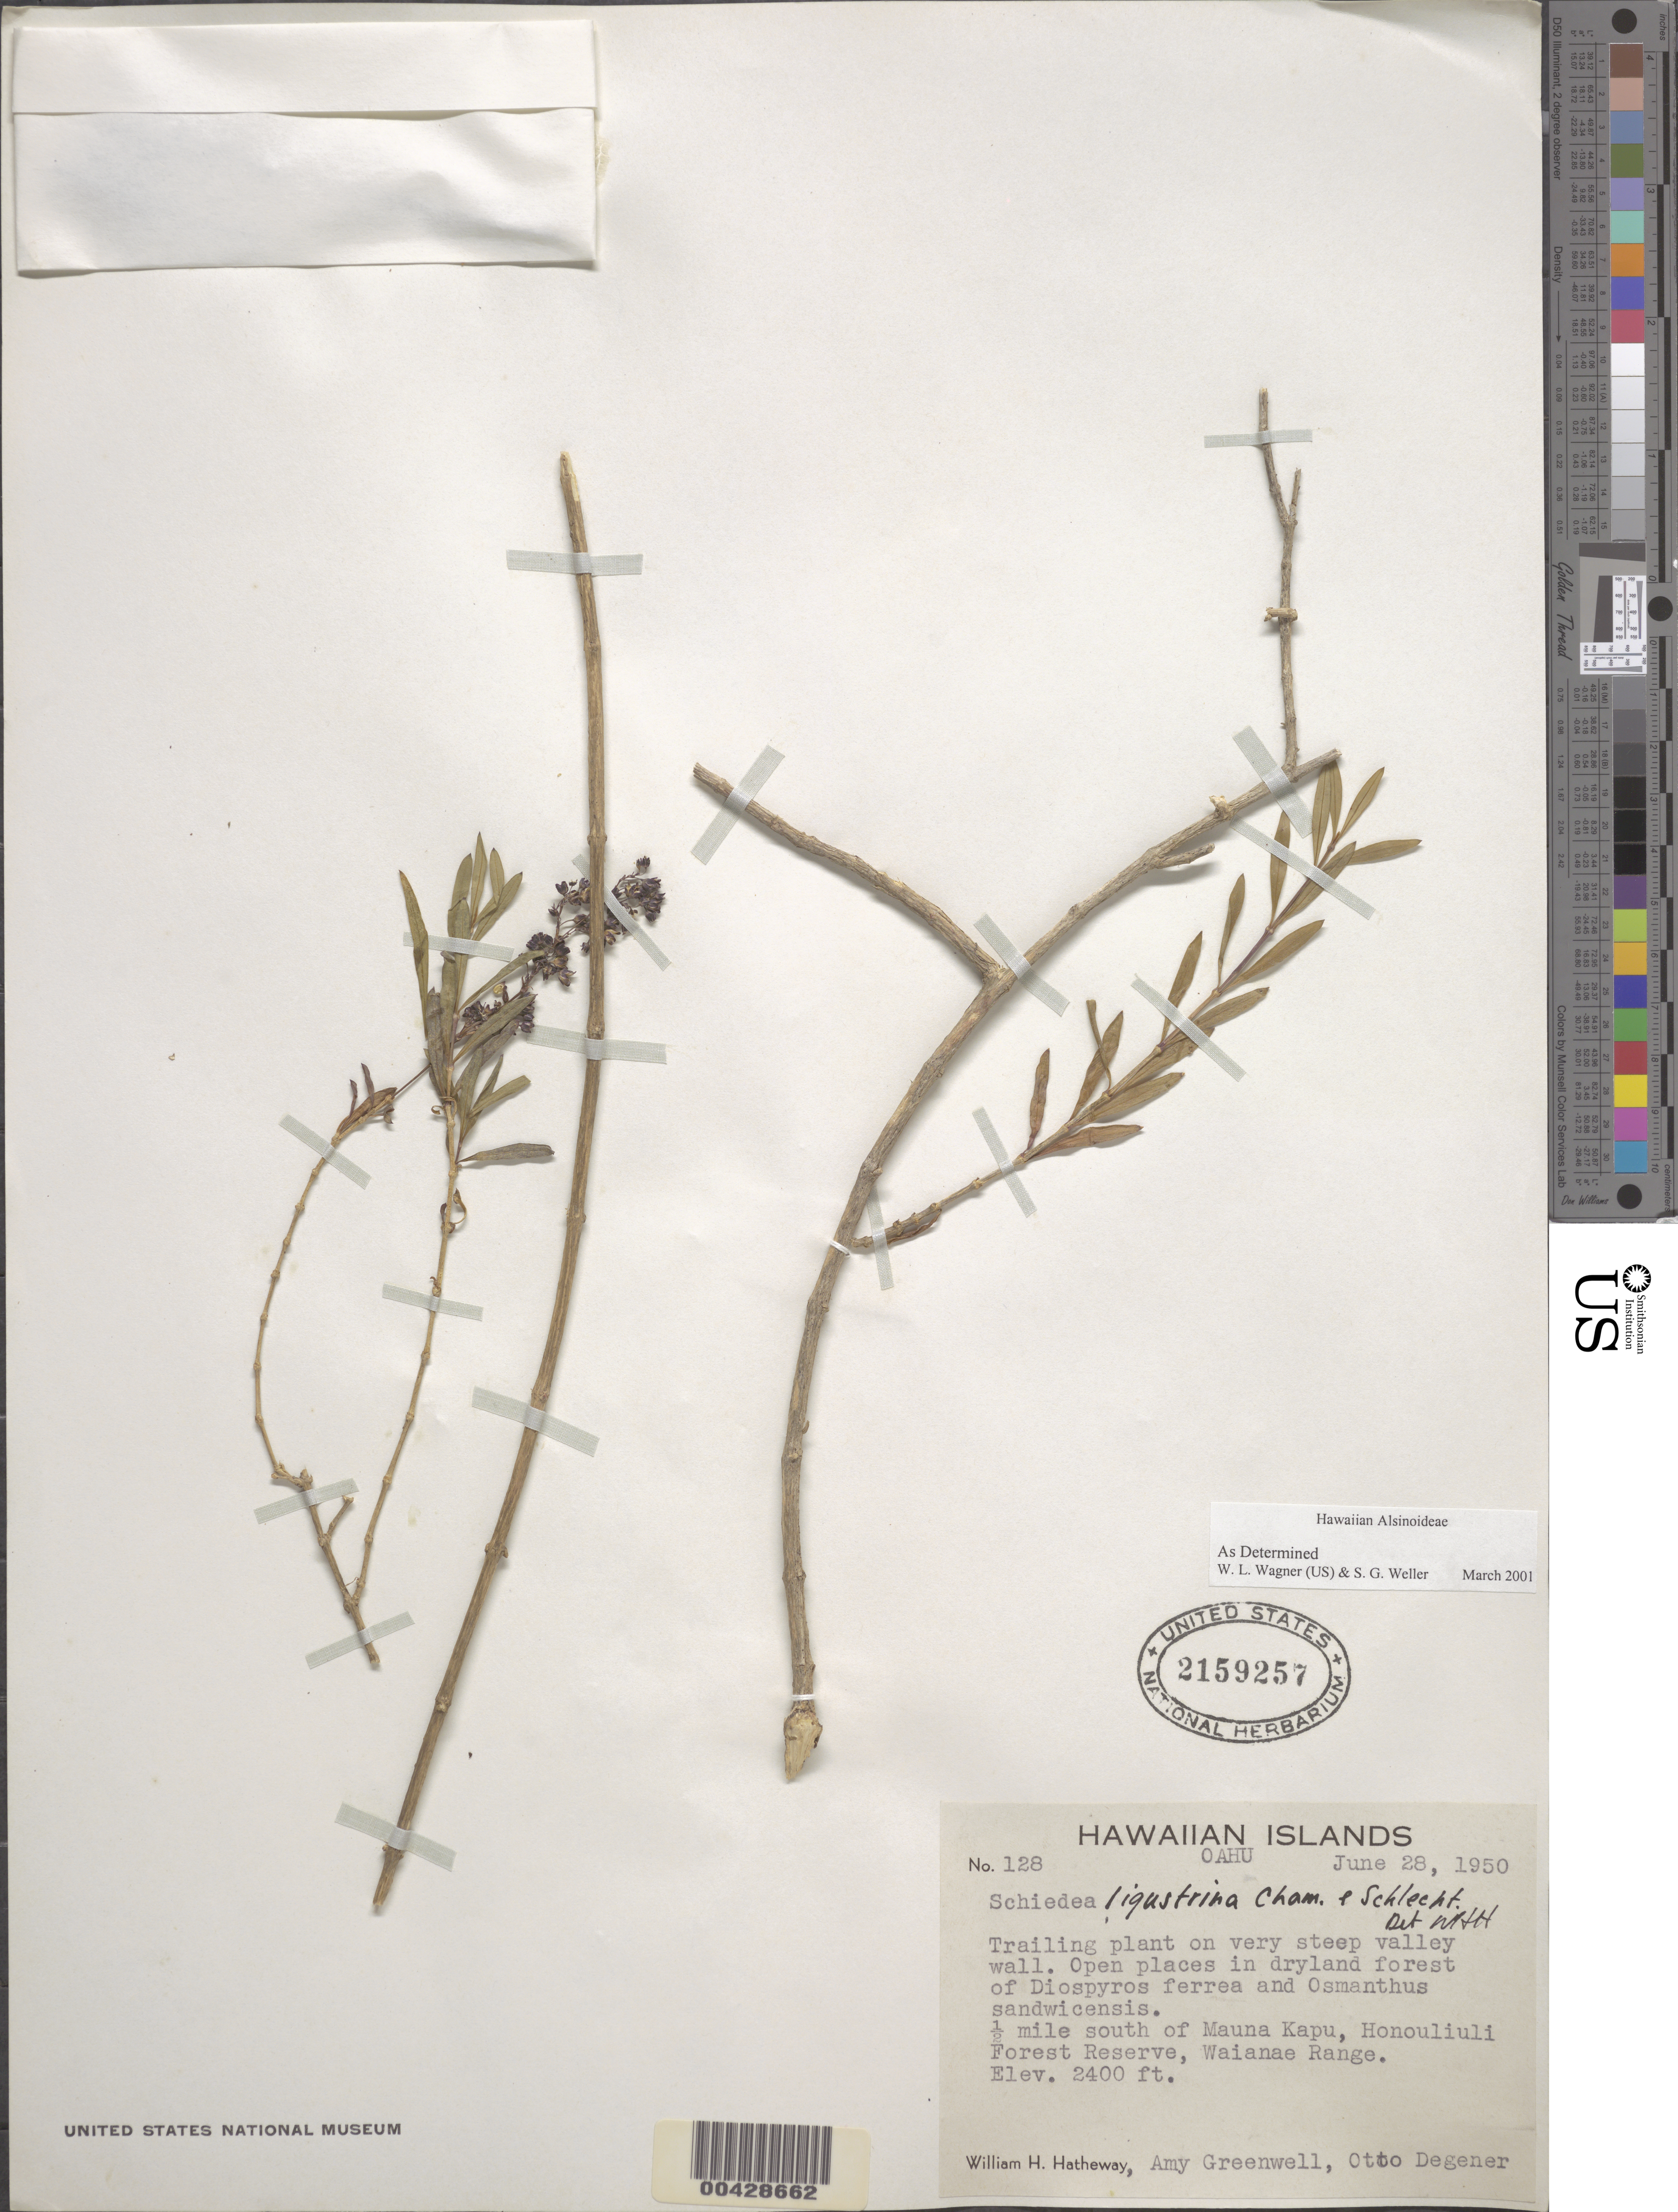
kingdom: Plantae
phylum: Tracheophyta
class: Magnoliopsida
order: Caryophyllales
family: Caryophyllaceae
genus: Schiedea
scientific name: Schiedea ligustrina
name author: Cham. & Schltdl.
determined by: Hatheway, W. H.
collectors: W. H. Hatheway, A. B. Greenwell & O. Degener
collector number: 128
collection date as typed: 28 Jun 1950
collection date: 1950-06-28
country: United States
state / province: Hawaii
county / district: Honolulu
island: Oahu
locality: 0.5 mile south of Mauna Kapu, Honouliuli Forest Reserve, Waianae Range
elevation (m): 2400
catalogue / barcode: US 2159257